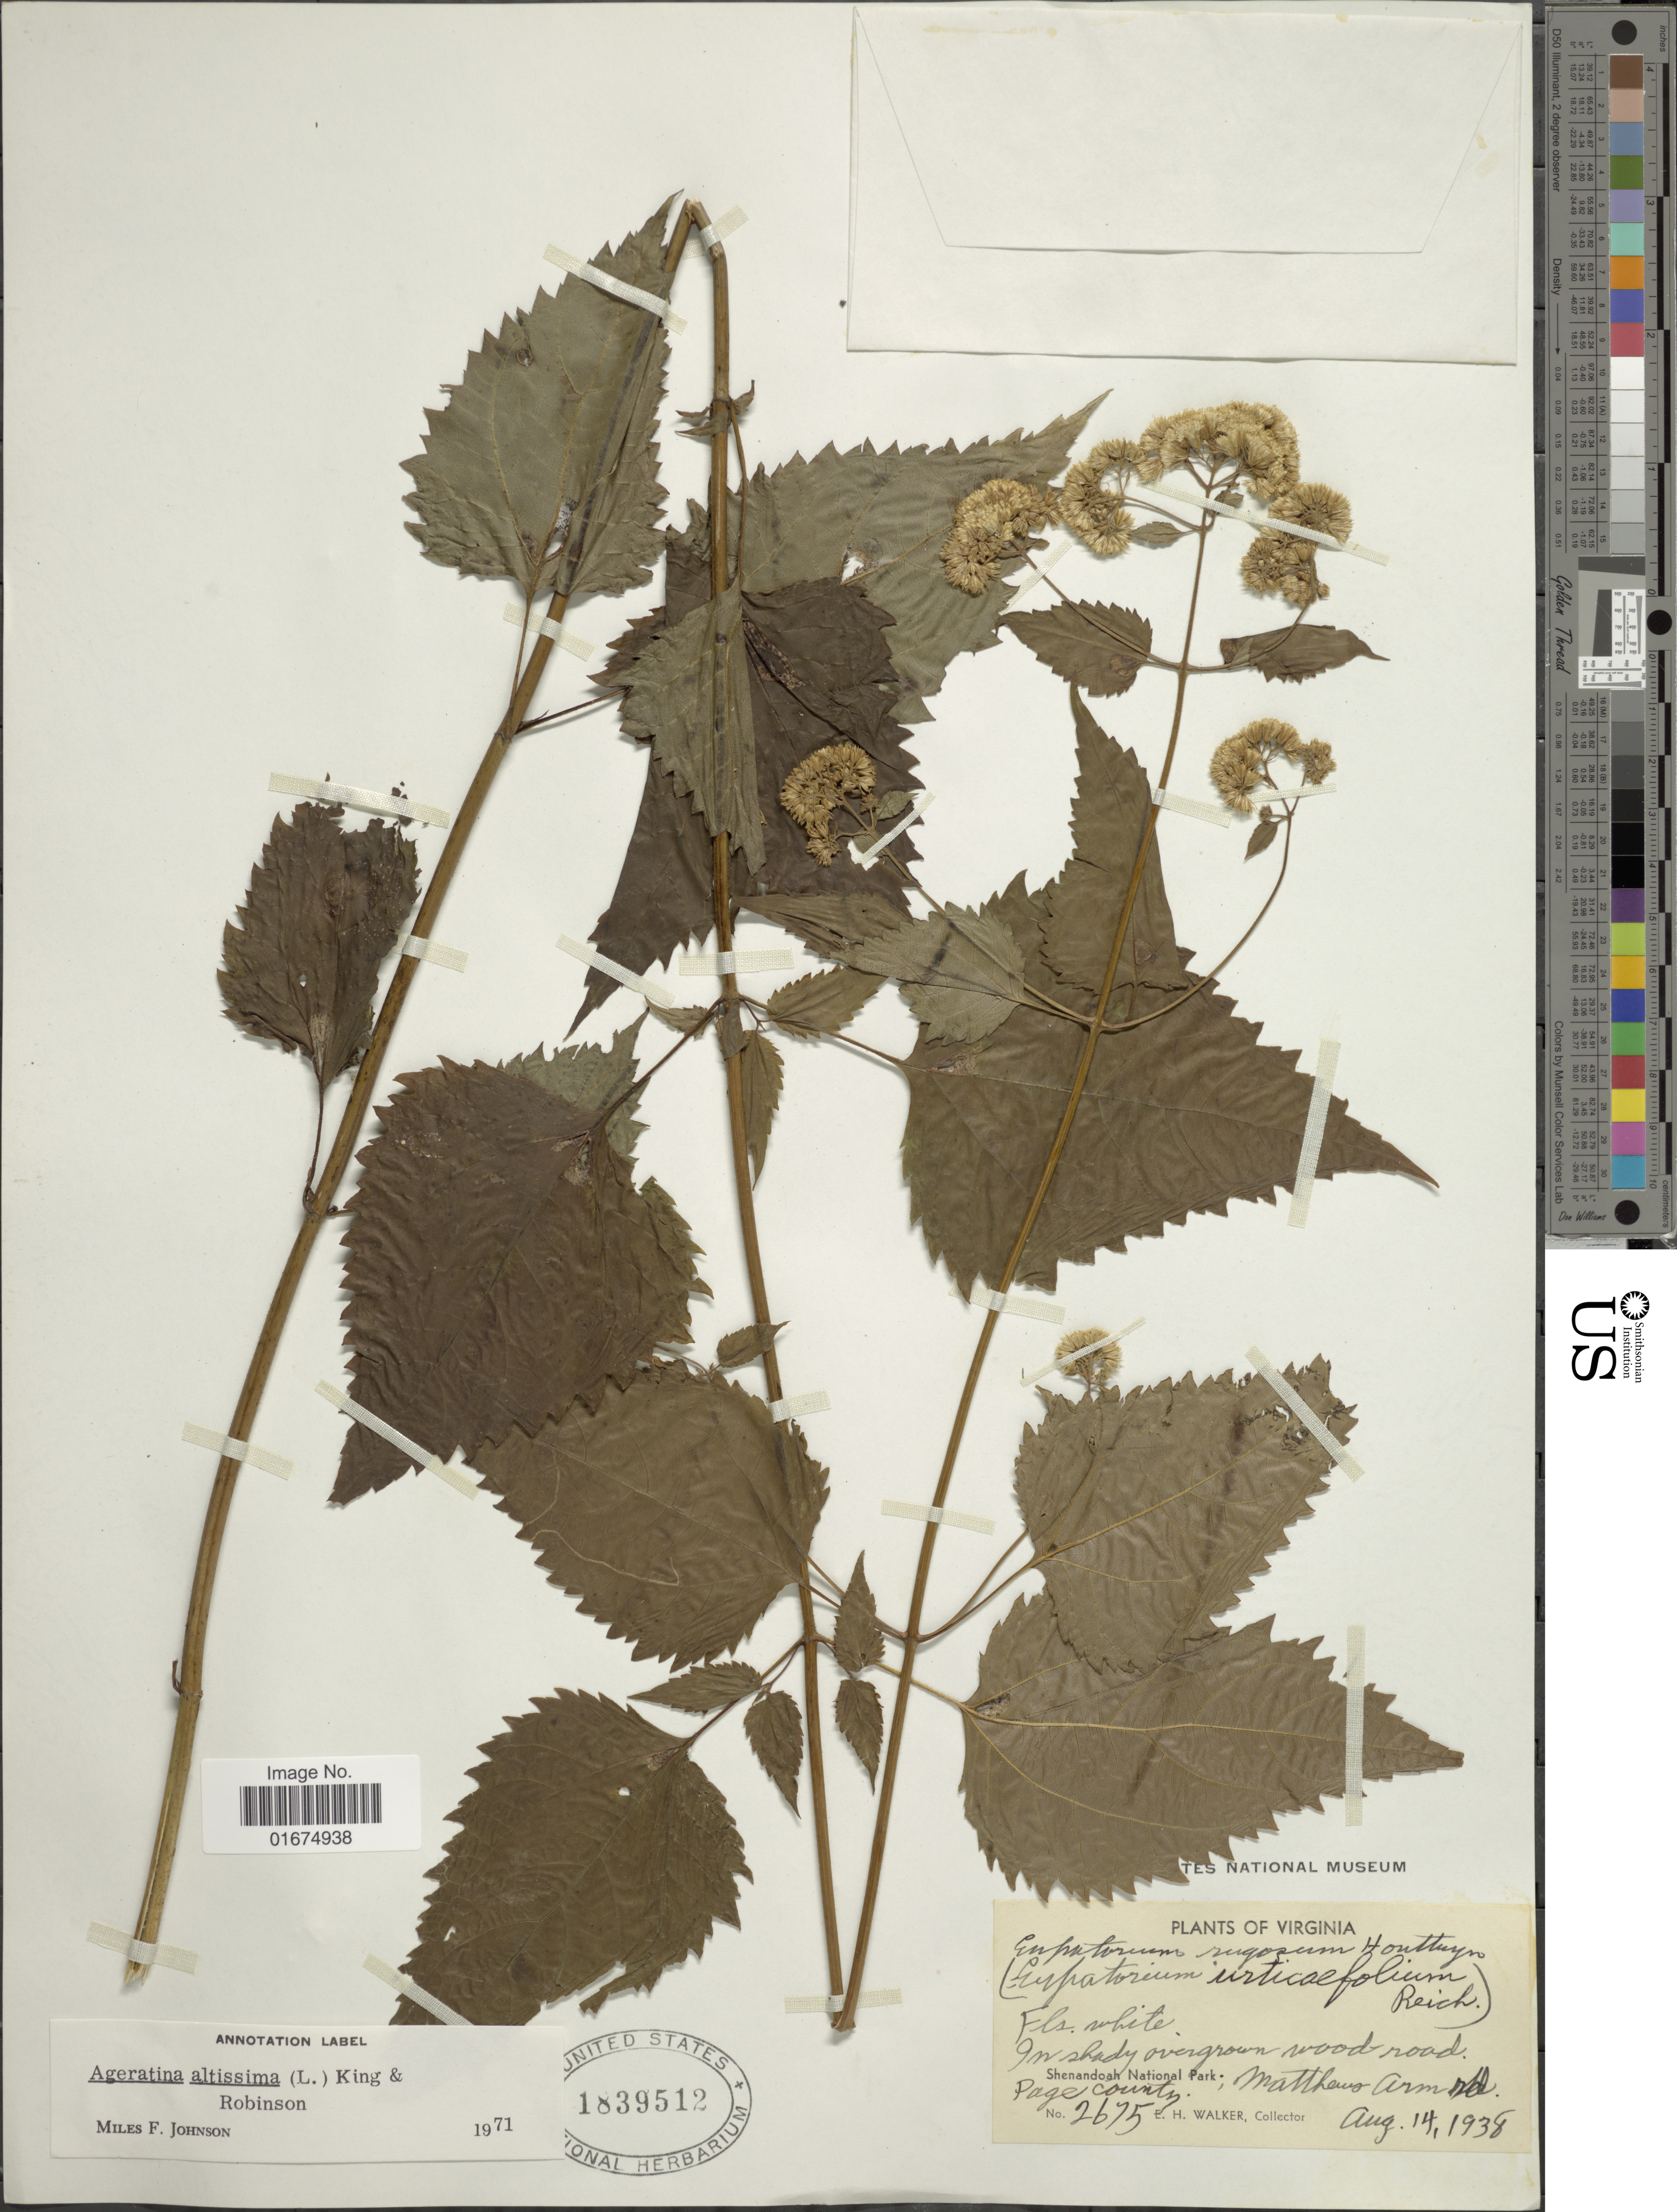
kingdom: Plantae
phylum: Tracheophyta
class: Magnoliopsida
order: Asterales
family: Asteraceae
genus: Ageratina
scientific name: Ageratina altissima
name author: (L.) R.M. King & H. Rob.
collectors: E. H. Walker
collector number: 2675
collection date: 1938-08-14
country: United States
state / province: Virginia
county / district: Page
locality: Shenandoah National Park, Page County, Matthews Arm rd.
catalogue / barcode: US 1839512